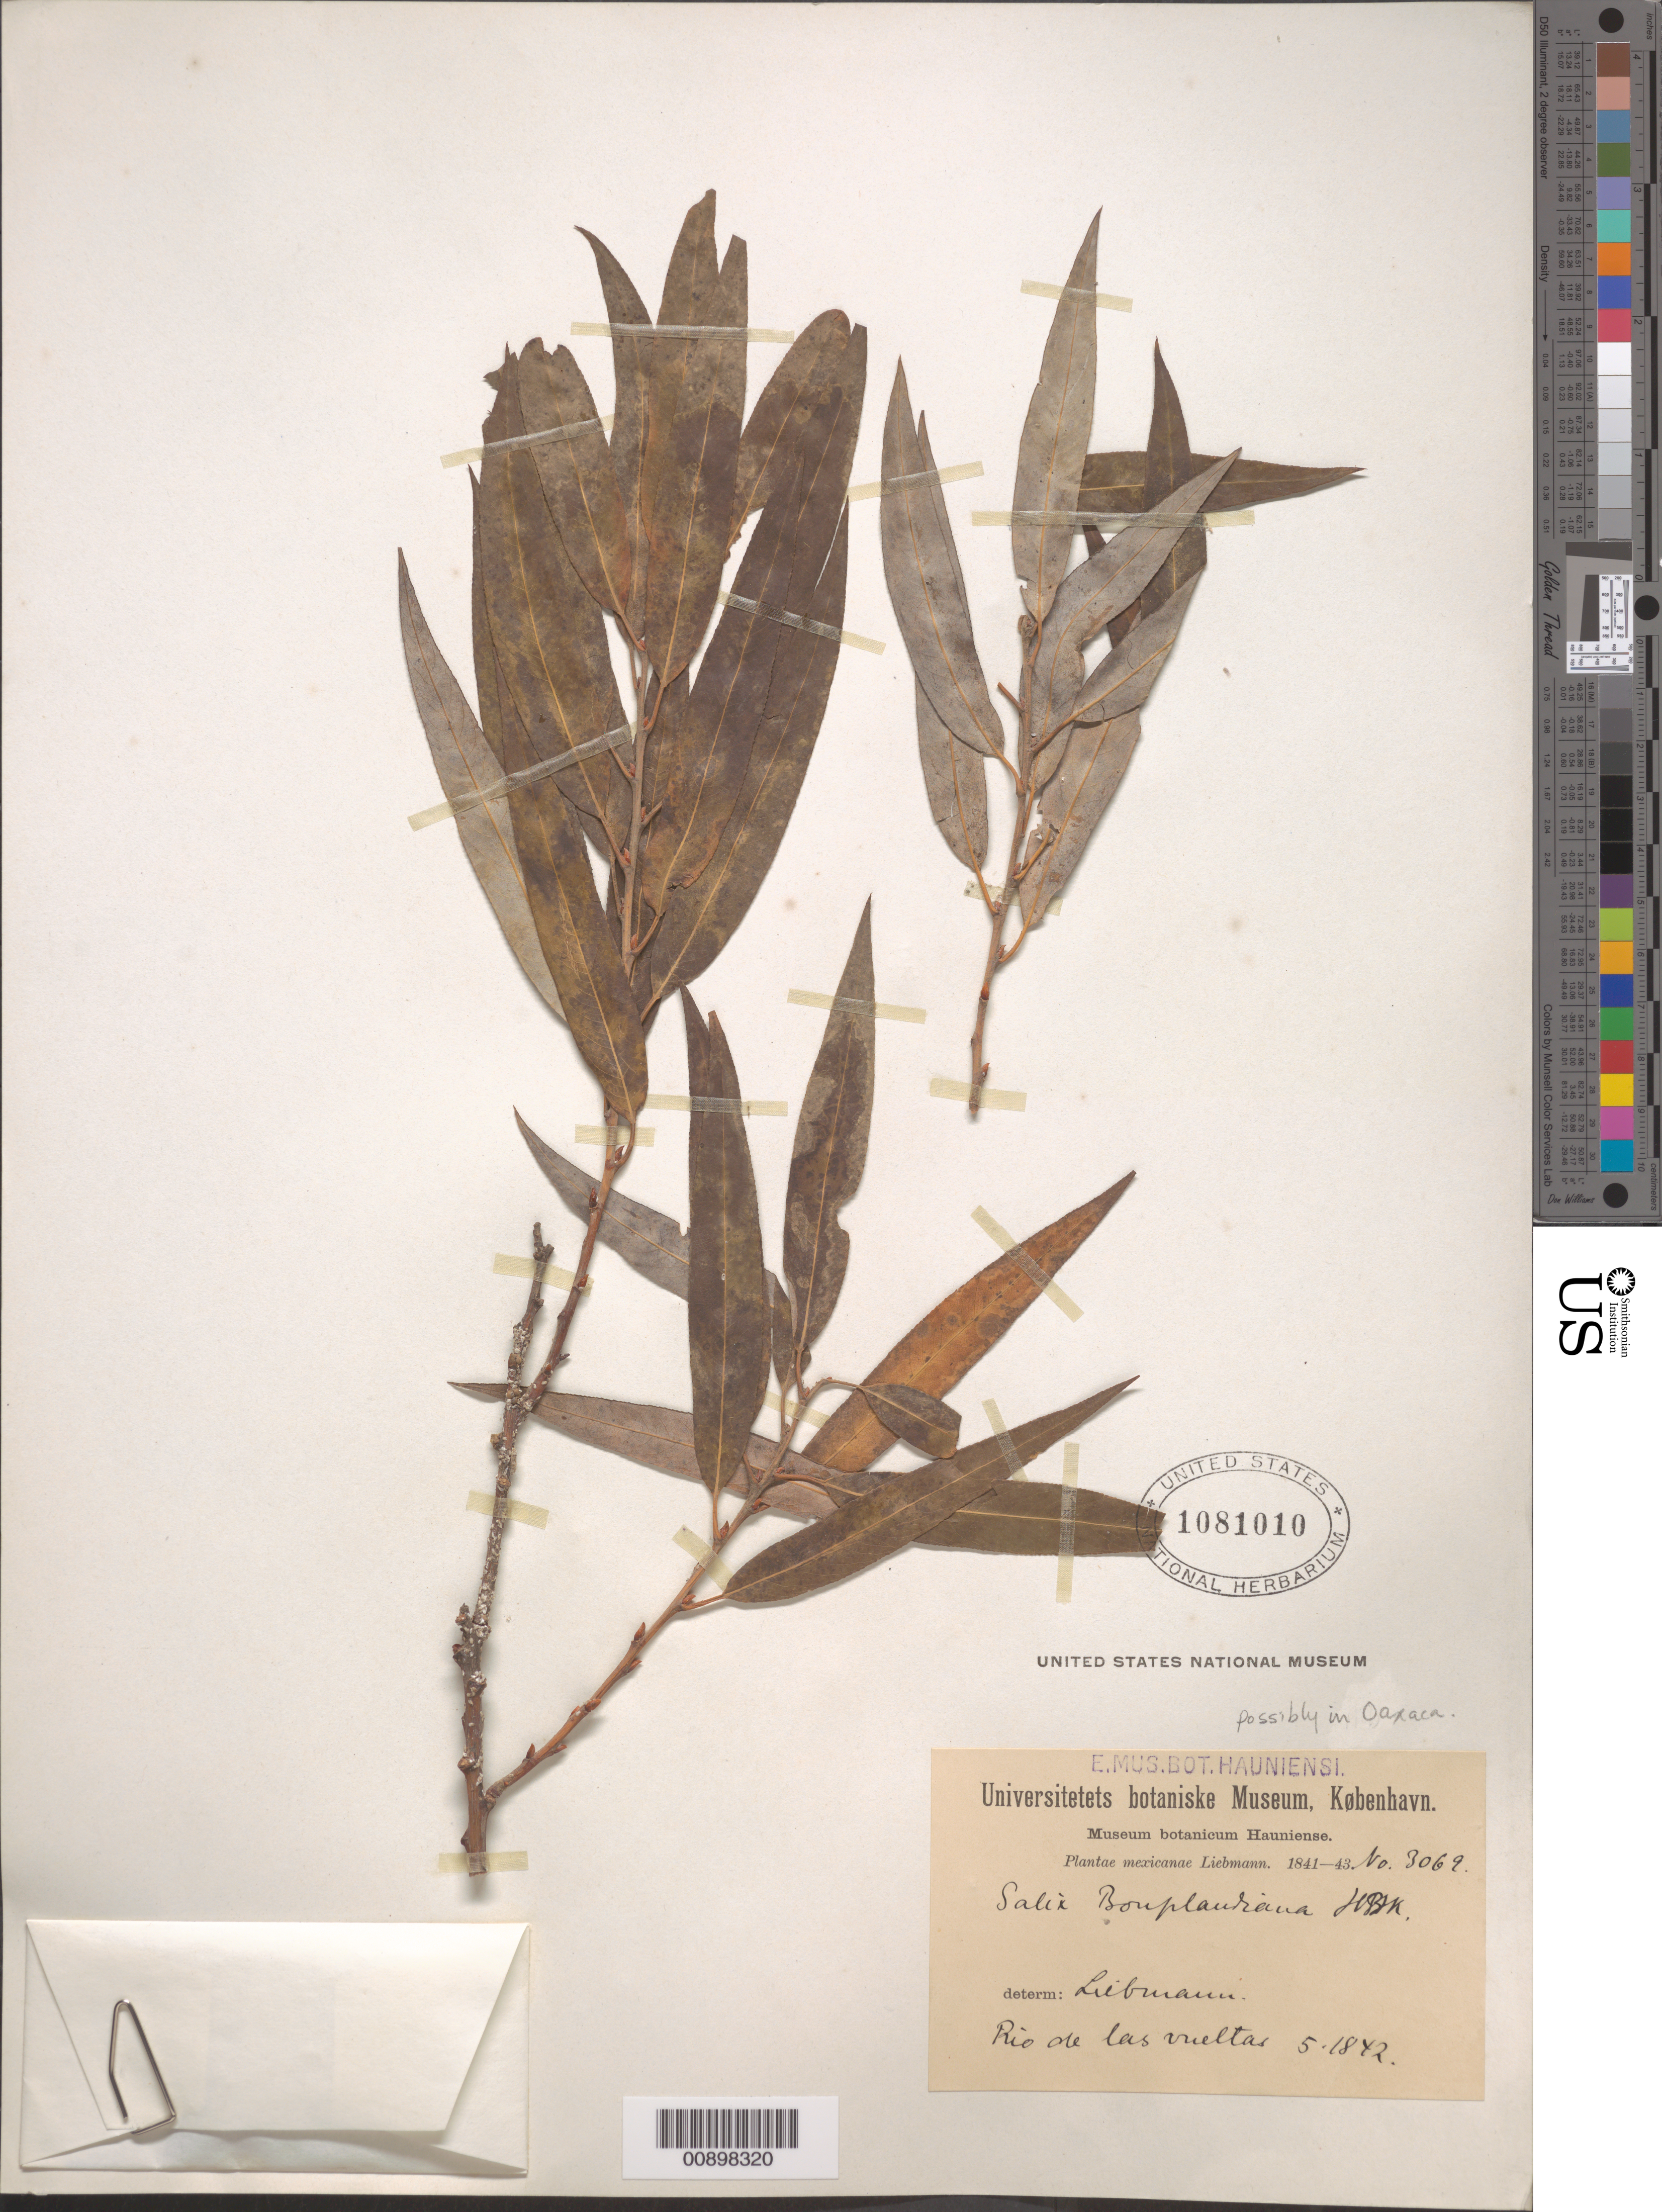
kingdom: Plantae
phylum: Tracheophyta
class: Magnoliopsida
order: Malpighiales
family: Salicaceae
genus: Salix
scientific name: Salix bonplandiana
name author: Kunth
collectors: F. M. Liebmann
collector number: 3069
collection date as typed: May 1842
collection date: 1842-05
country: Mexico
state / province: Oaxaca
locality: Río de las vueltas.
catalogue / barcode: US 1081010